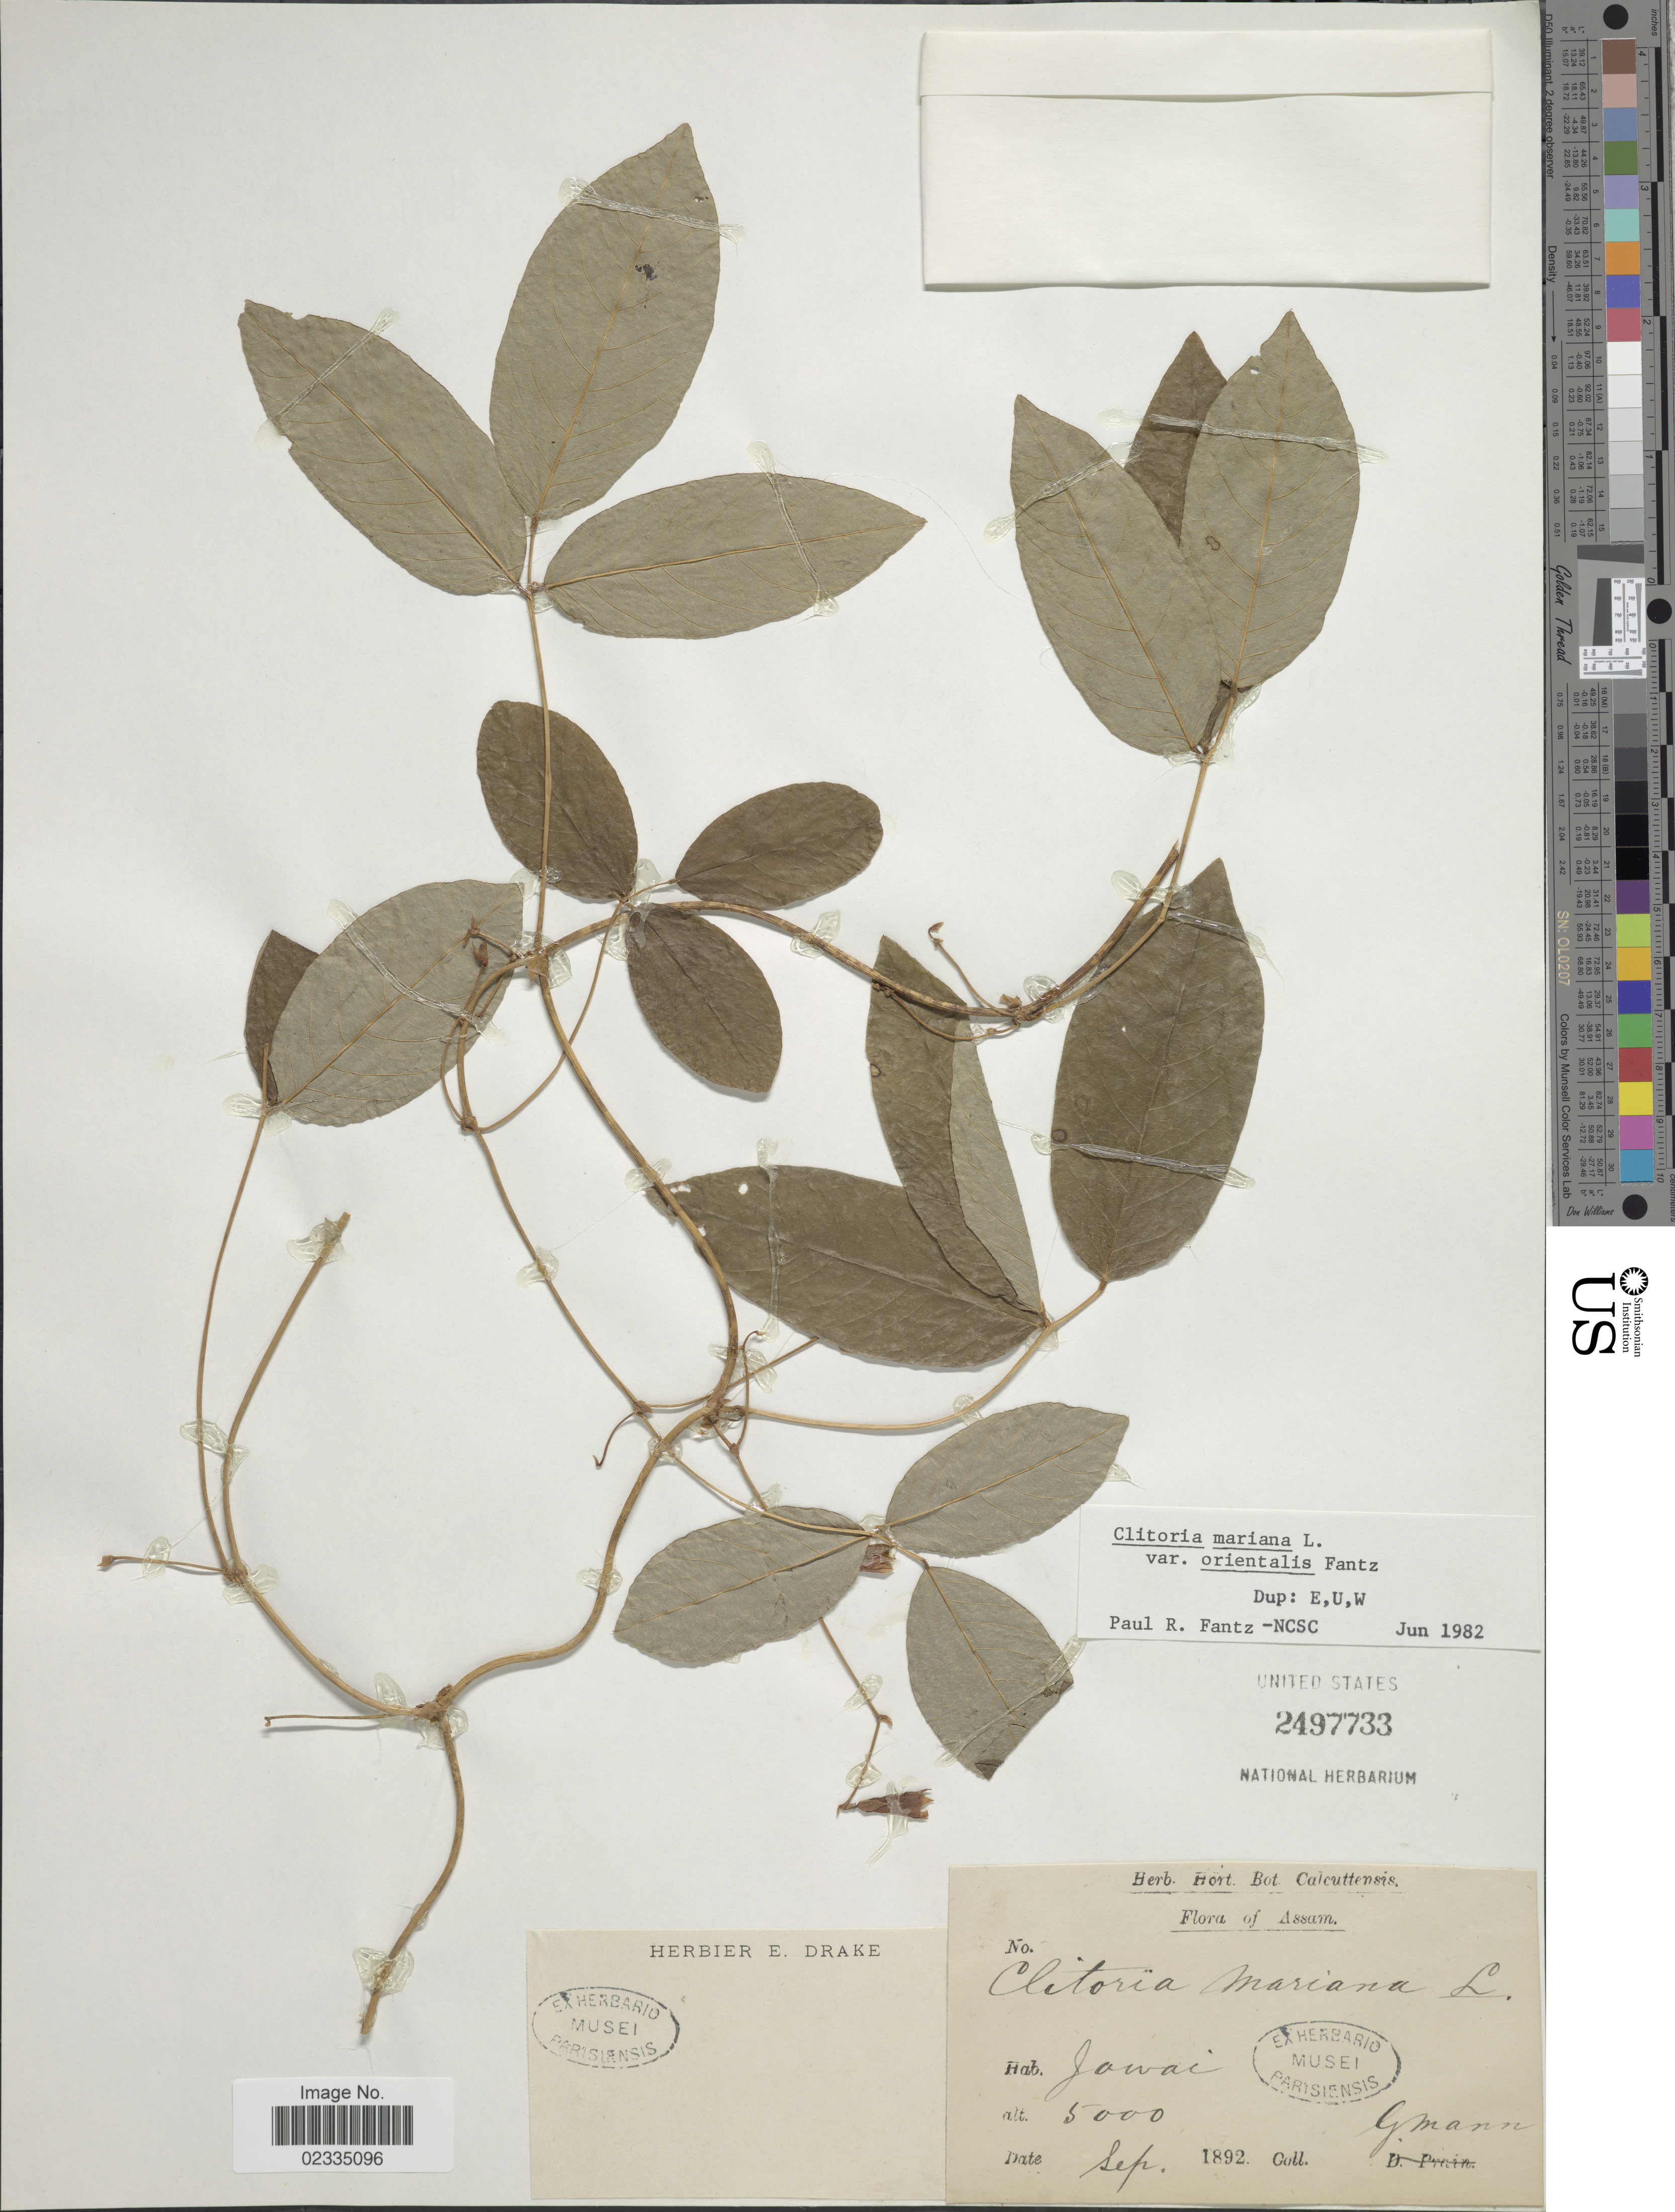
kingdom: Plantae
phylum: Tracheophyta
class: Magnoliopsida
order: Fabales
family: Fabaceae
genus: Clitoria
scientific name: Clitoria mariana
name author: L.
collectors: G. Mann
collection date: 1892-09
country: India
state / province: Assam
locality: Jowai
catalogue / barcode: US 2497733